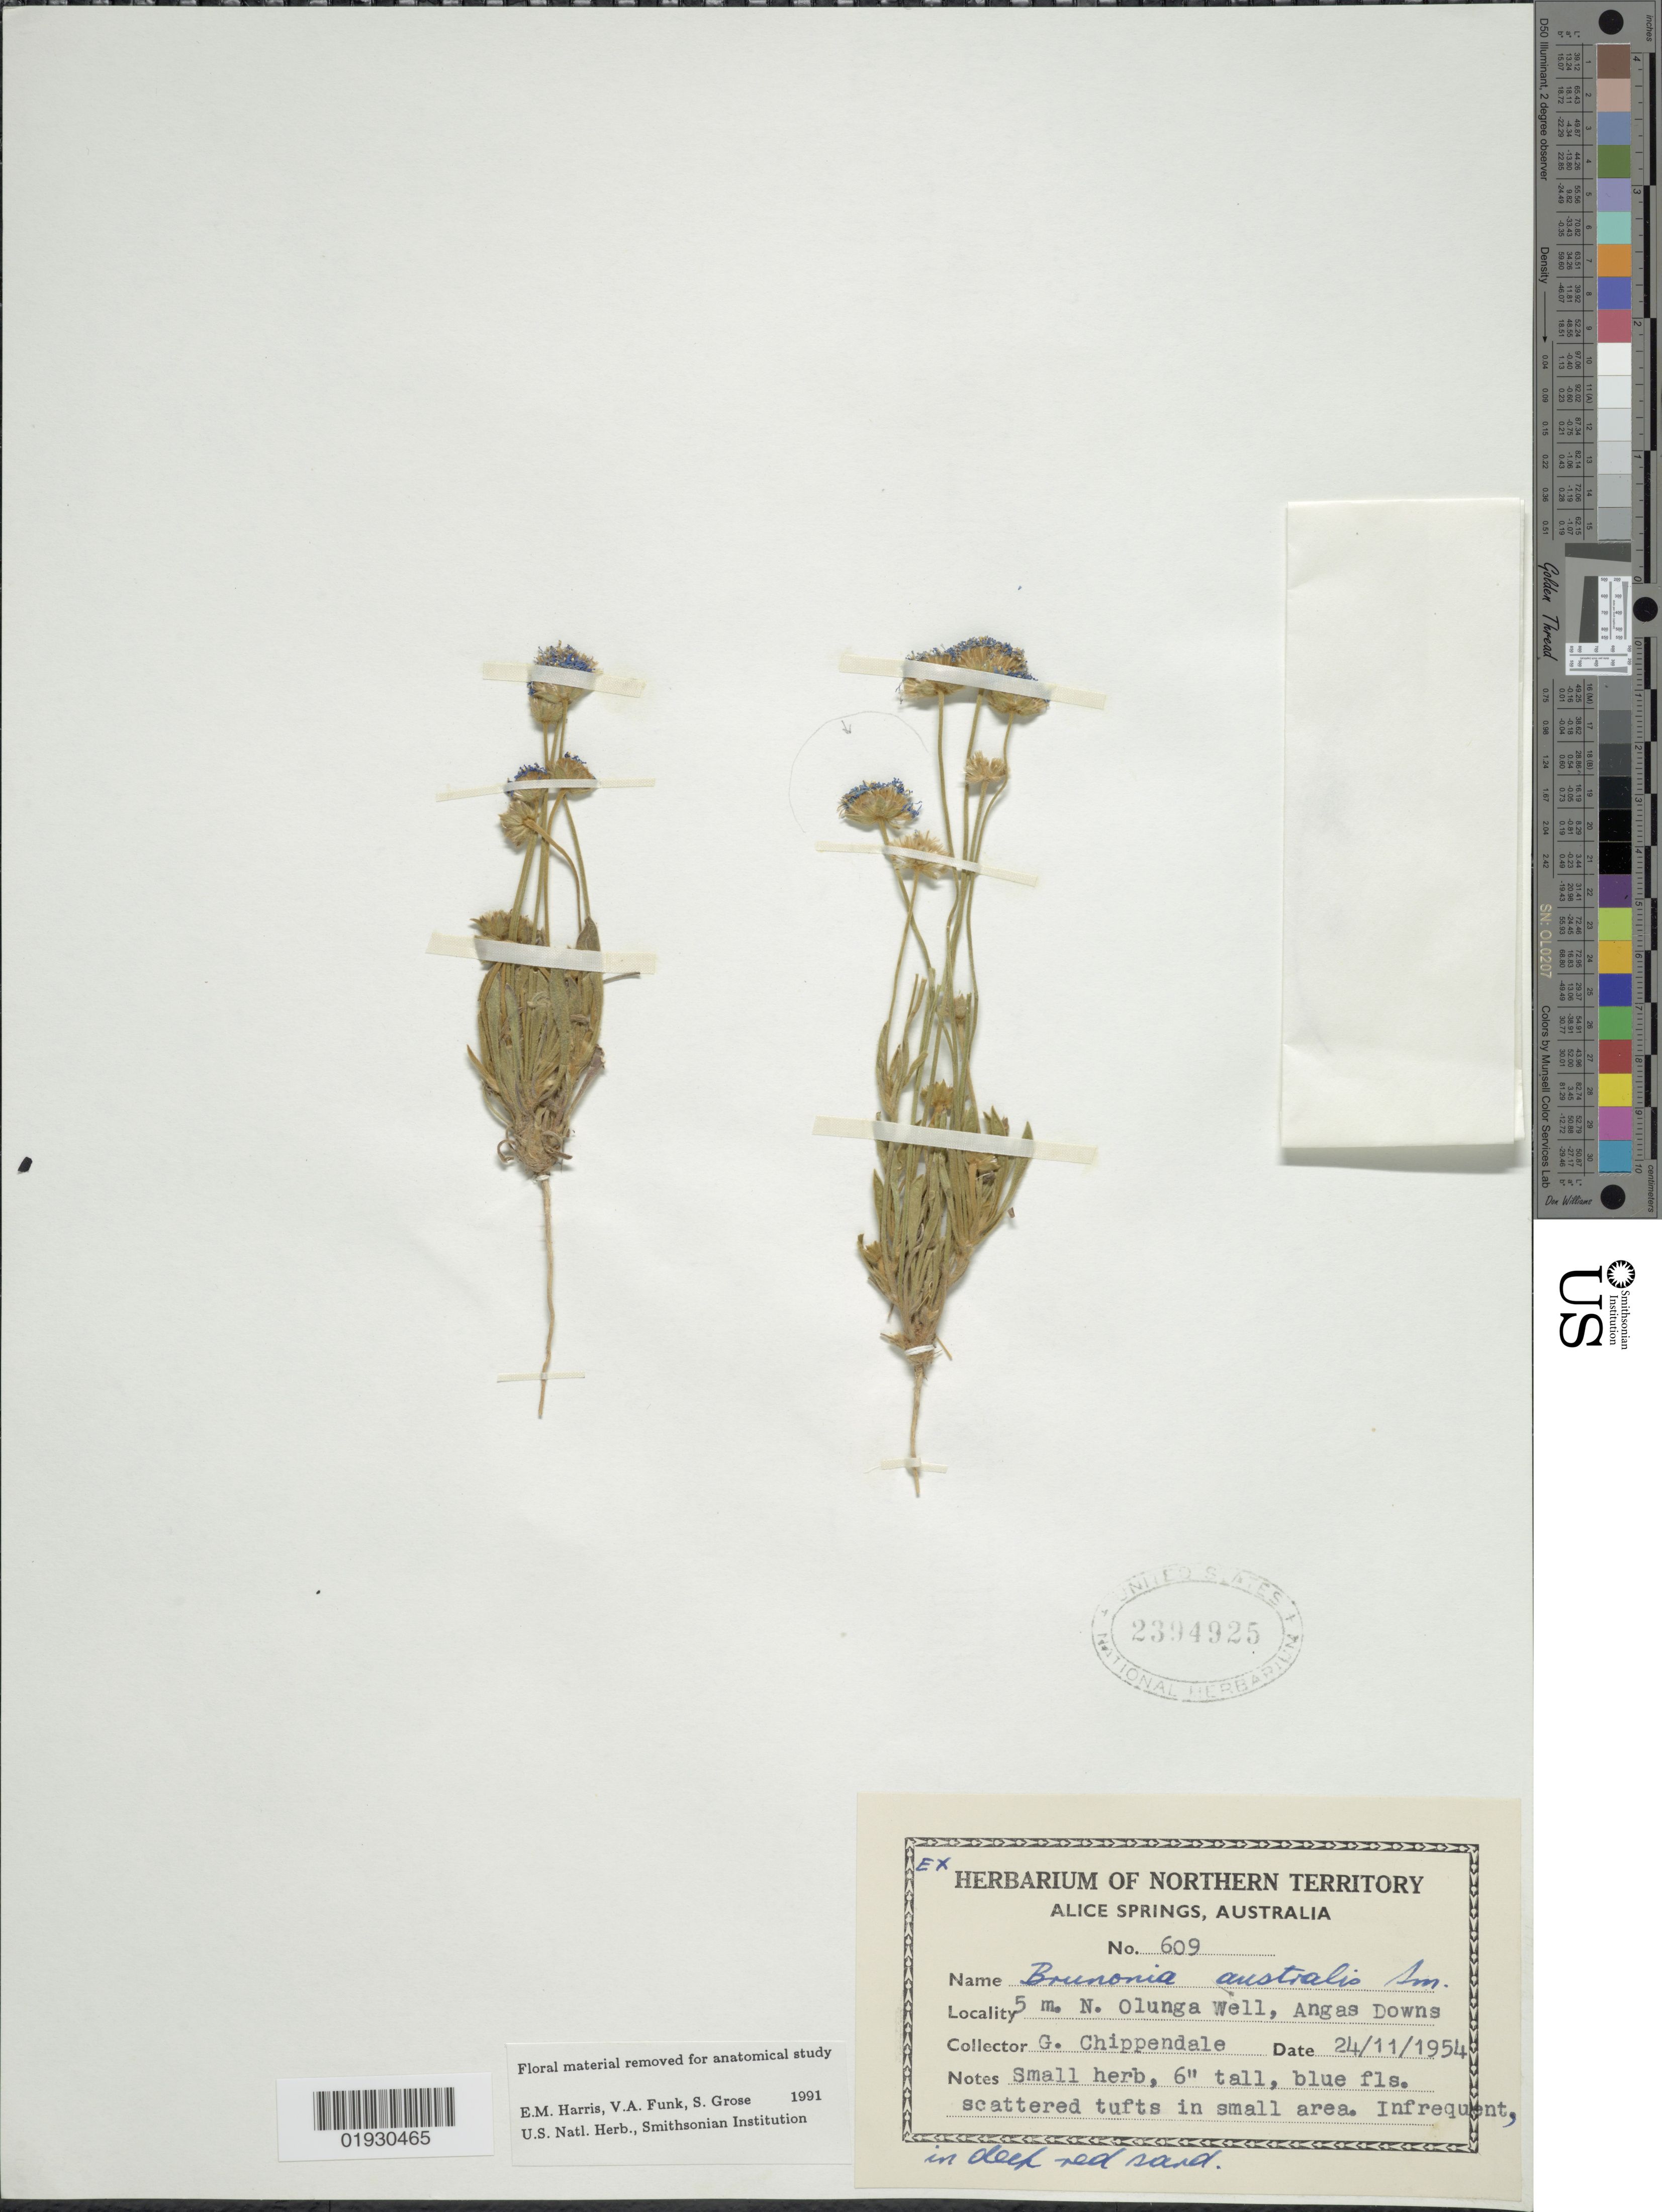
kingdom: Plantae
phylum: Tracheophyta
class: Magnoliopsida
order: Asterales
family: Goodeniaceae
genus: Brunonia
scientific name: Brunonia australis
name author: Sm. ex R. Br.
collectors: G. Chippendale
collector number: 609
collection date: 1954-11-24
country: Australia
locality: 5 m. N. Olunga Well, Angas Downs.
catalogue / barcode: US 2394925